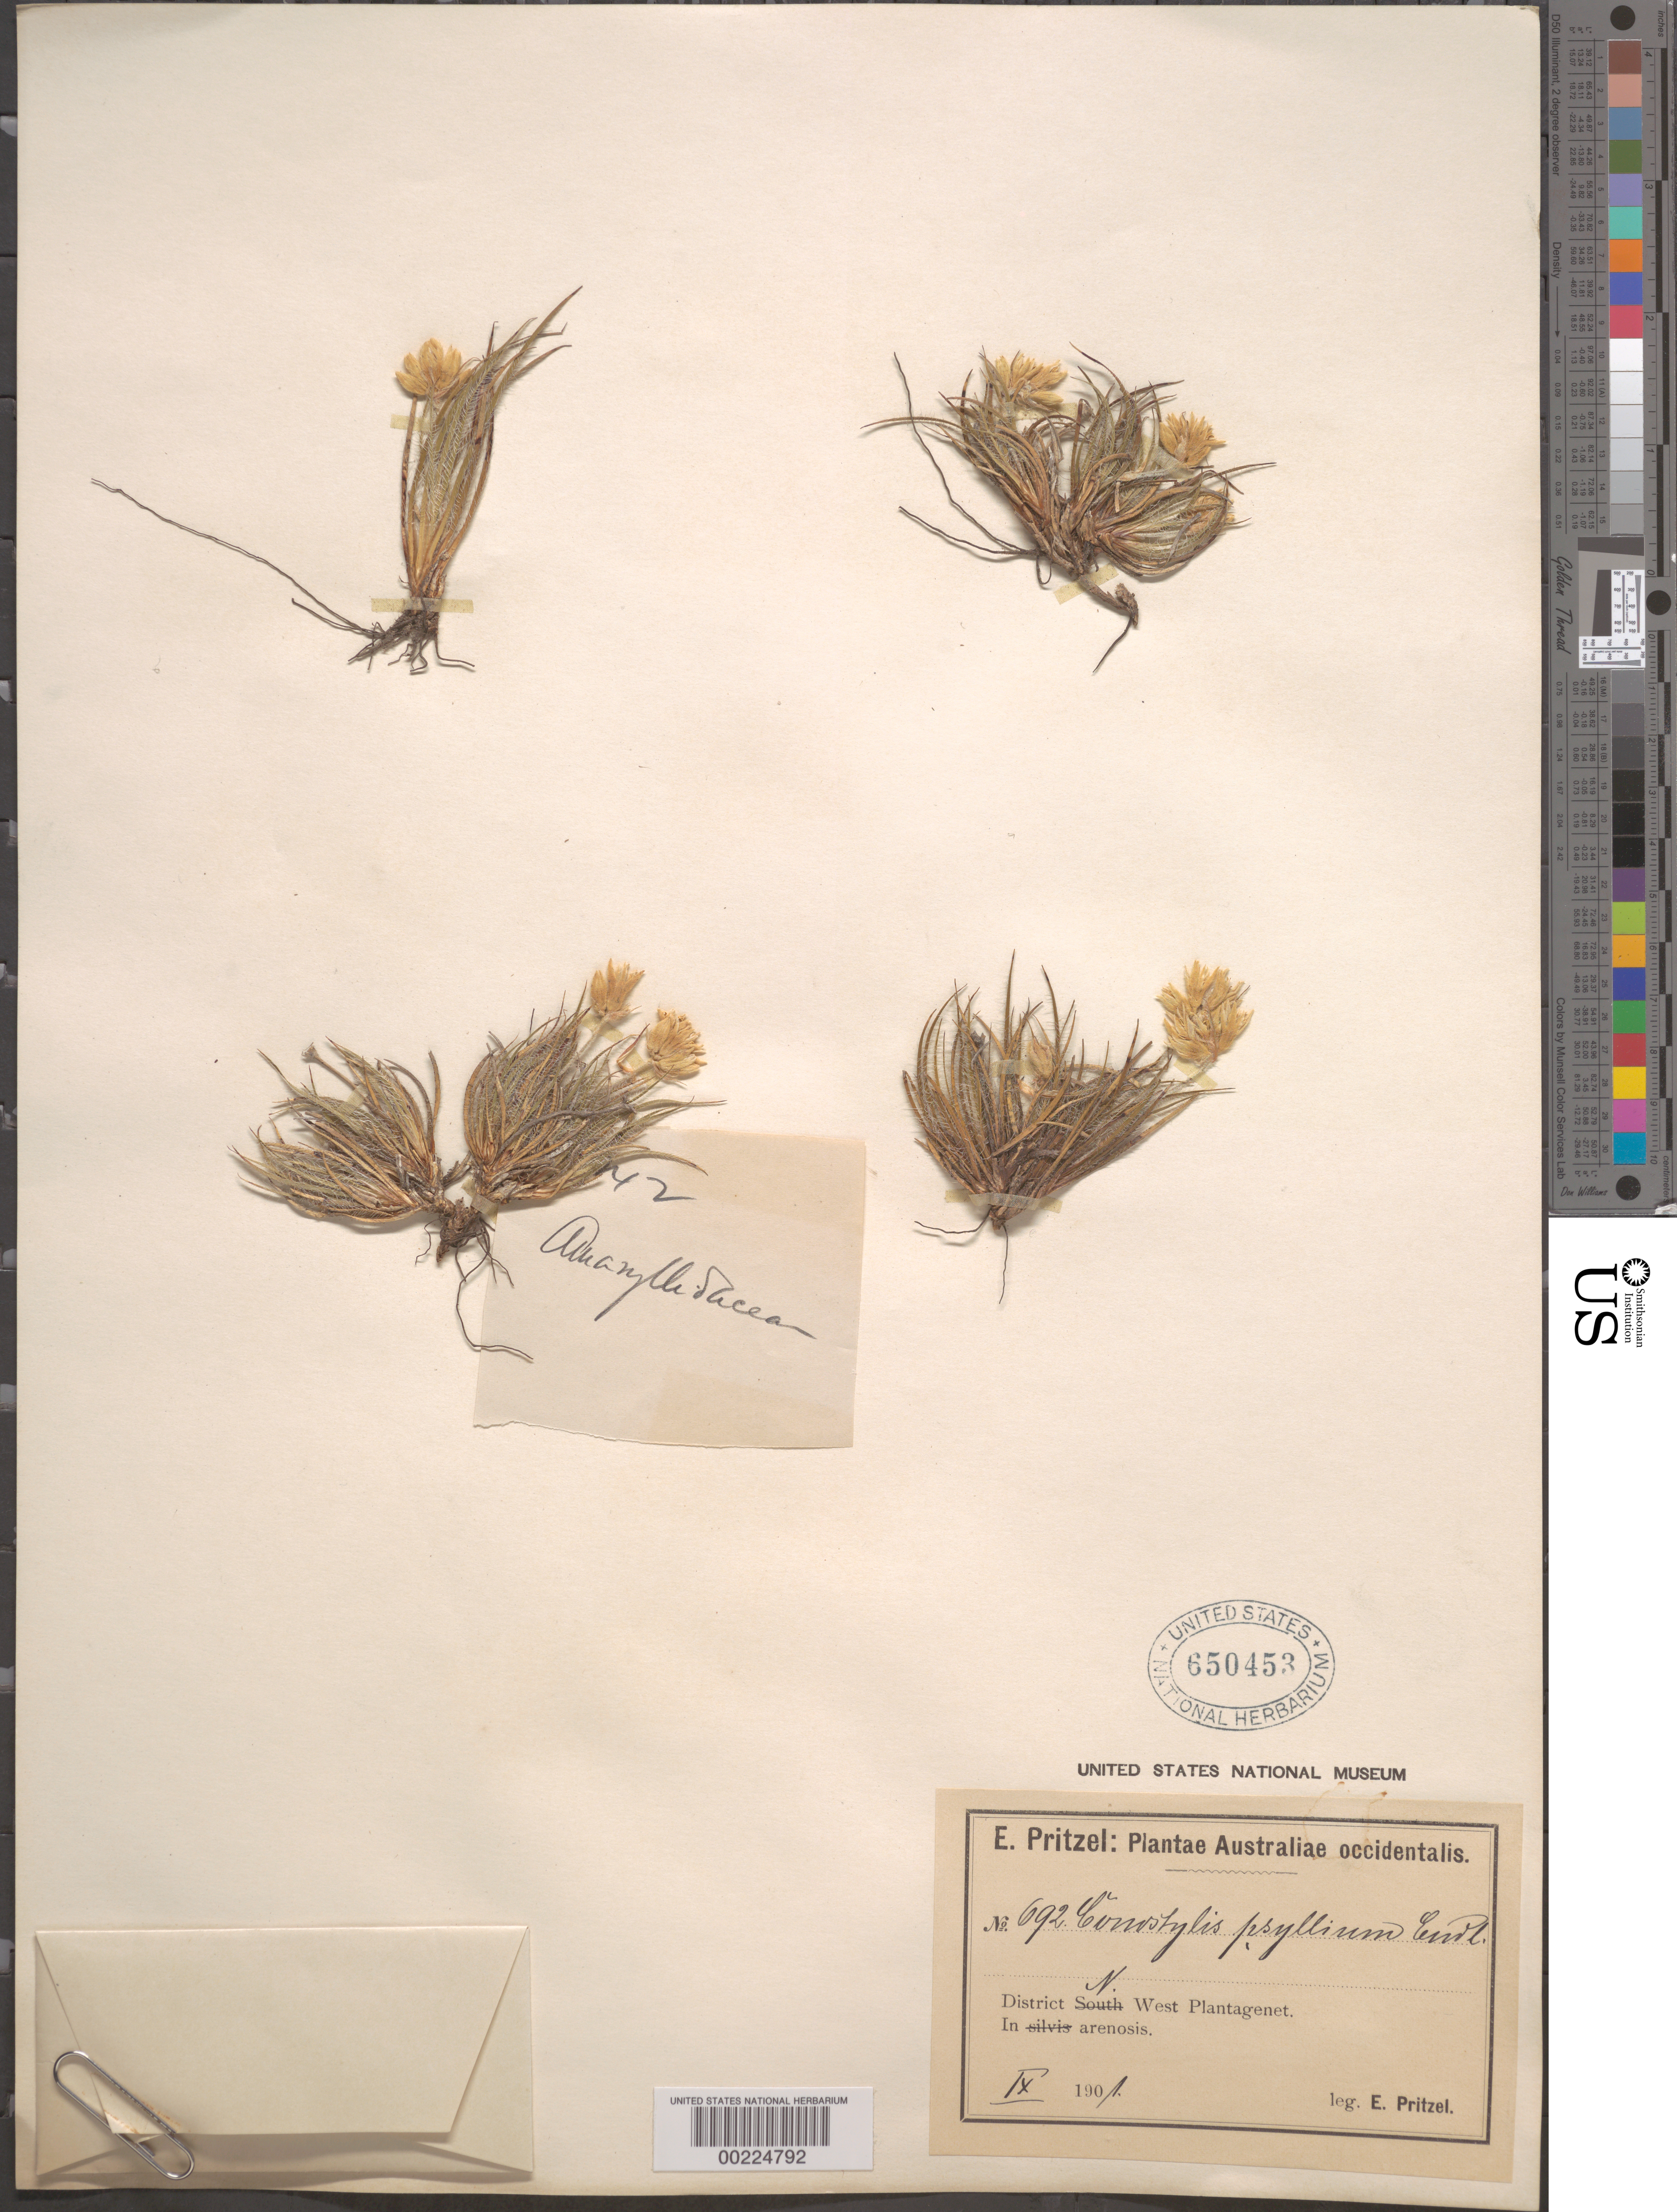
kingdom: Plantae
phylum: Tracheophyta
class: Liliopsida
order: Commelinales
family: Haemodoraceae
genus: Conostylis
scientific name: Conostylis psylluim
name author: Endl.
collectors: E. G. Pritzel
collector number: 692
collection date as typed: Sep 1901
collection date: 1901-09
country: Australia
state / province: Western Australia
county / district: Plantagenet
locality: Western Plantagenet Dist. [= W Plantagenet Shire?]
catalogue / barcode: US 650453